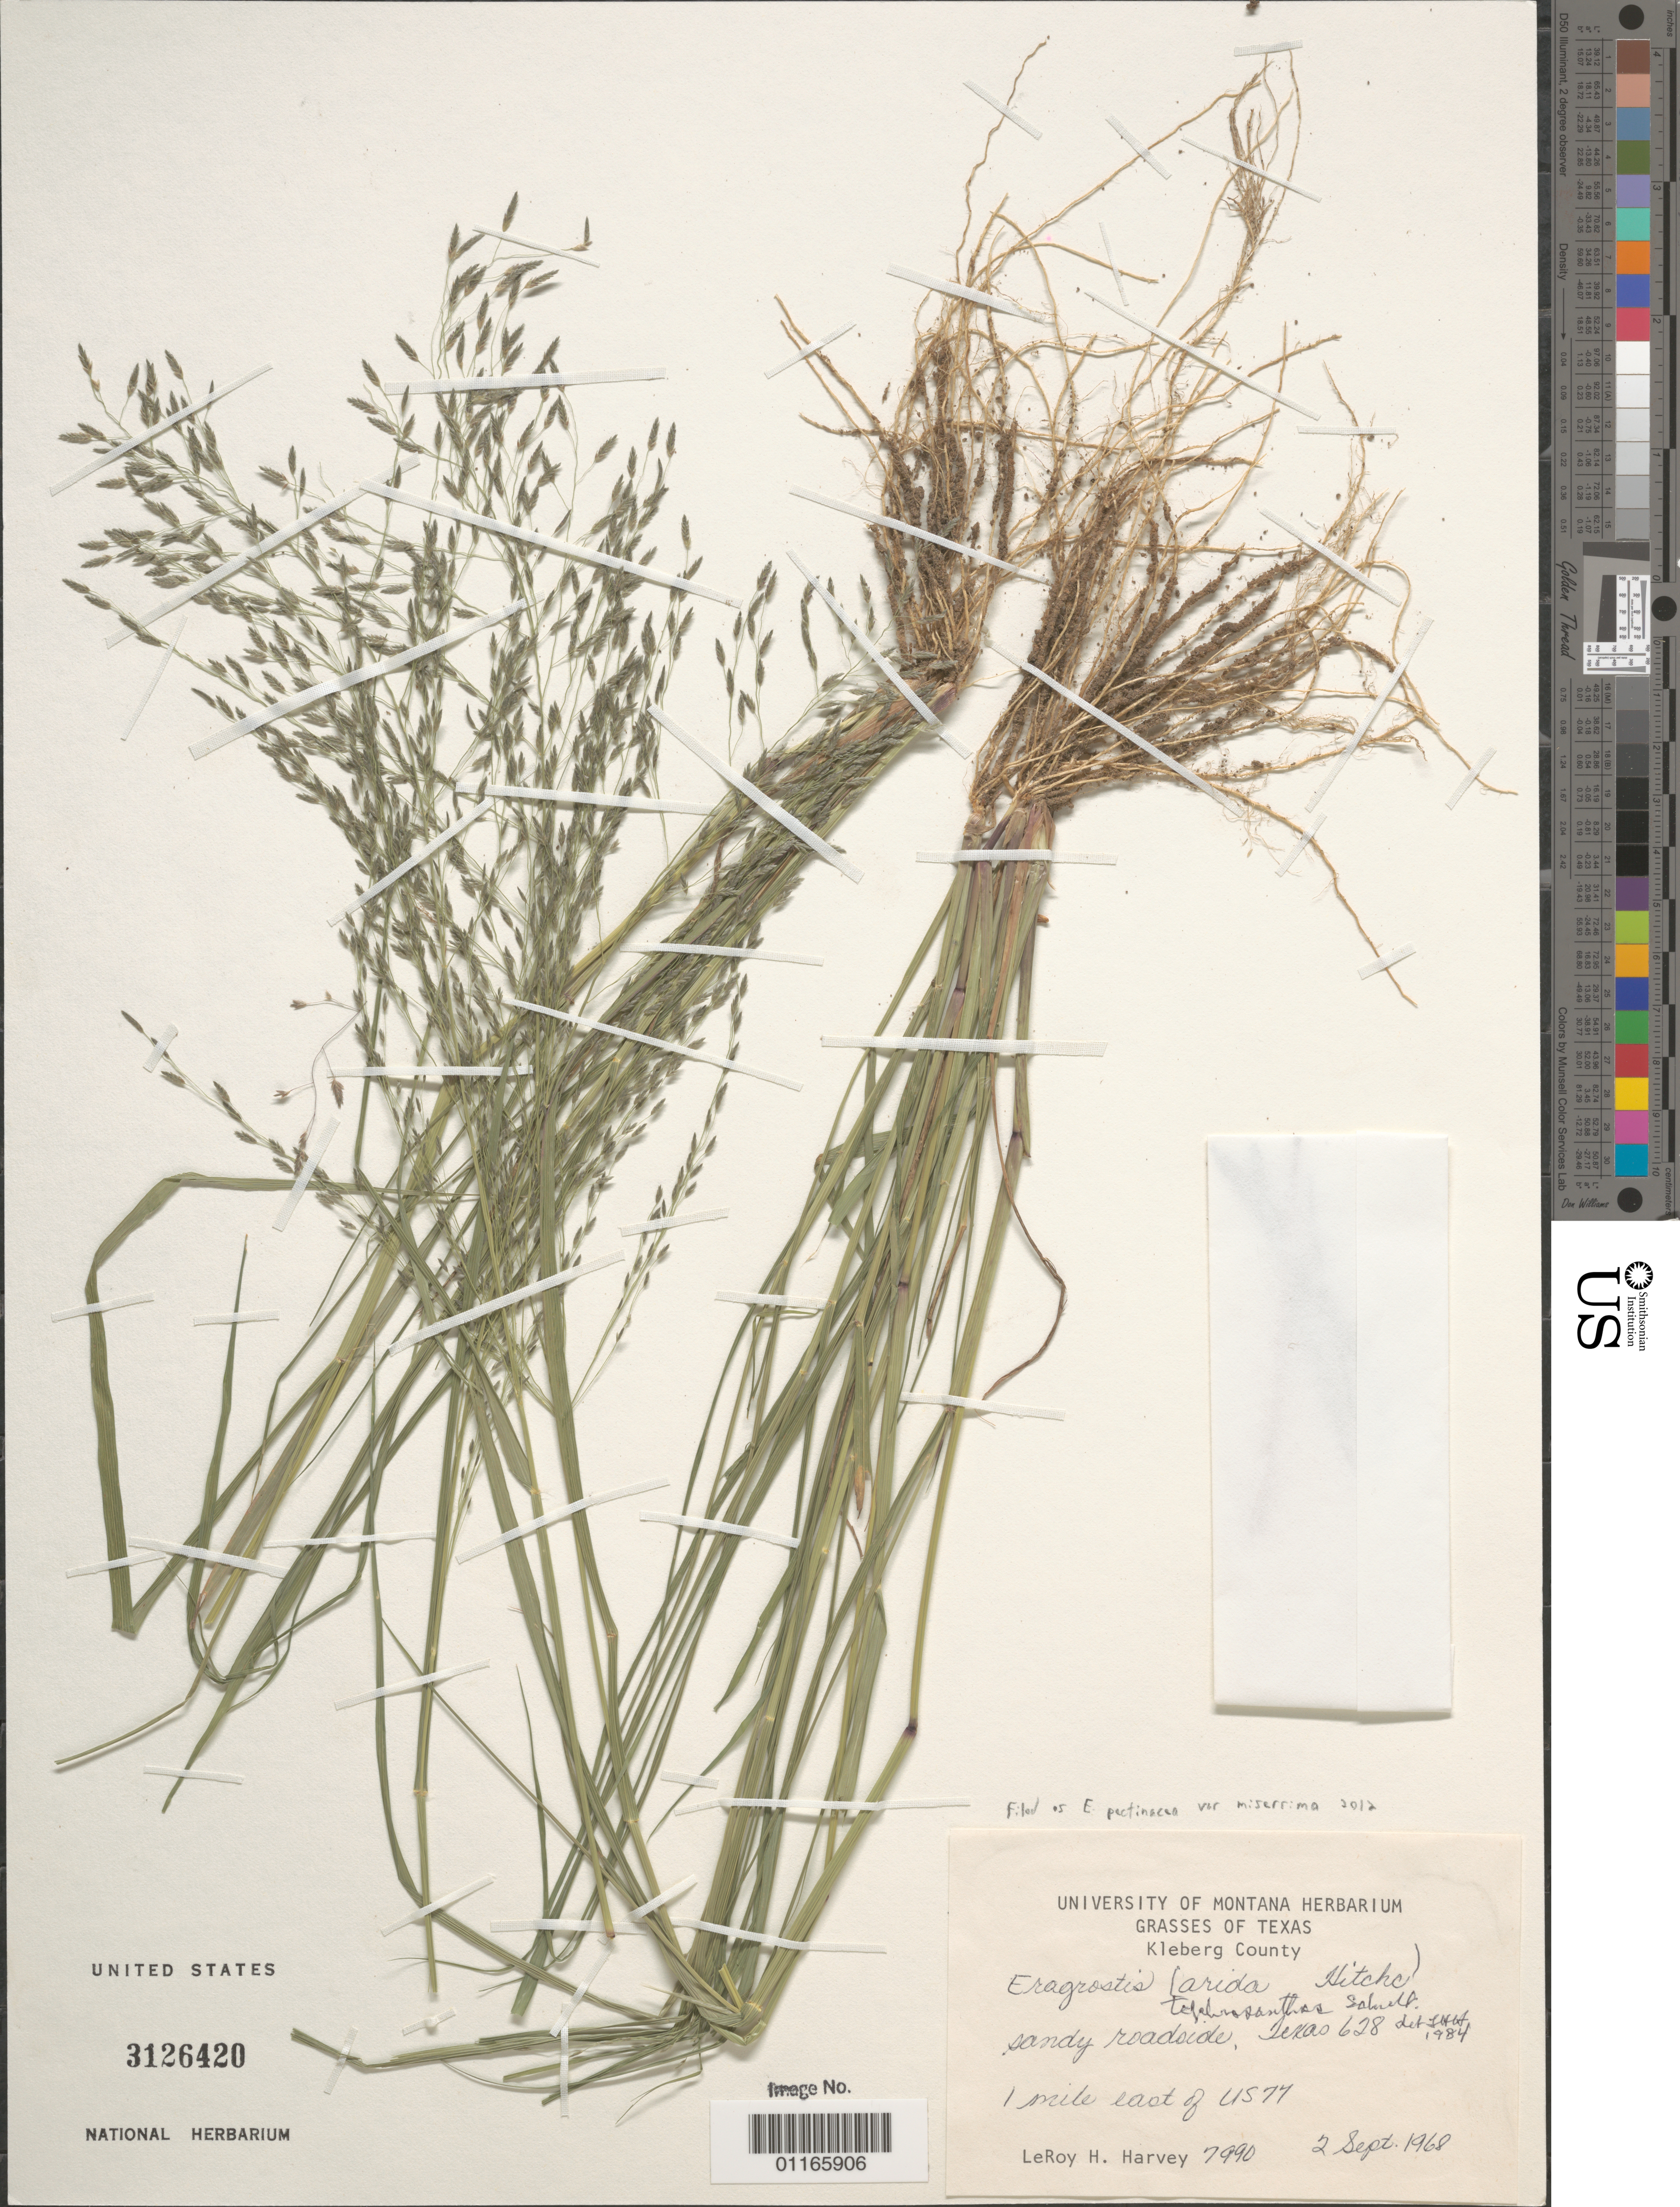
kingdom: Plantae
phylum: Tracheophyta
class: Liliopsida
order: Poales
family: Poaceae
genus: Eragrostis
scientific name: Eragrostis pectinacea var. miserrima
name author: (E. Fourn.) Reeder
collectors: L. H. Harvey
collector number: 7990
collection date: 1968-09-02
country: United States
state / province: Texas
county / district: Kleberg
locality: Texas 628. 1 mile east of US 77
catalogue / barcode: US 3126420